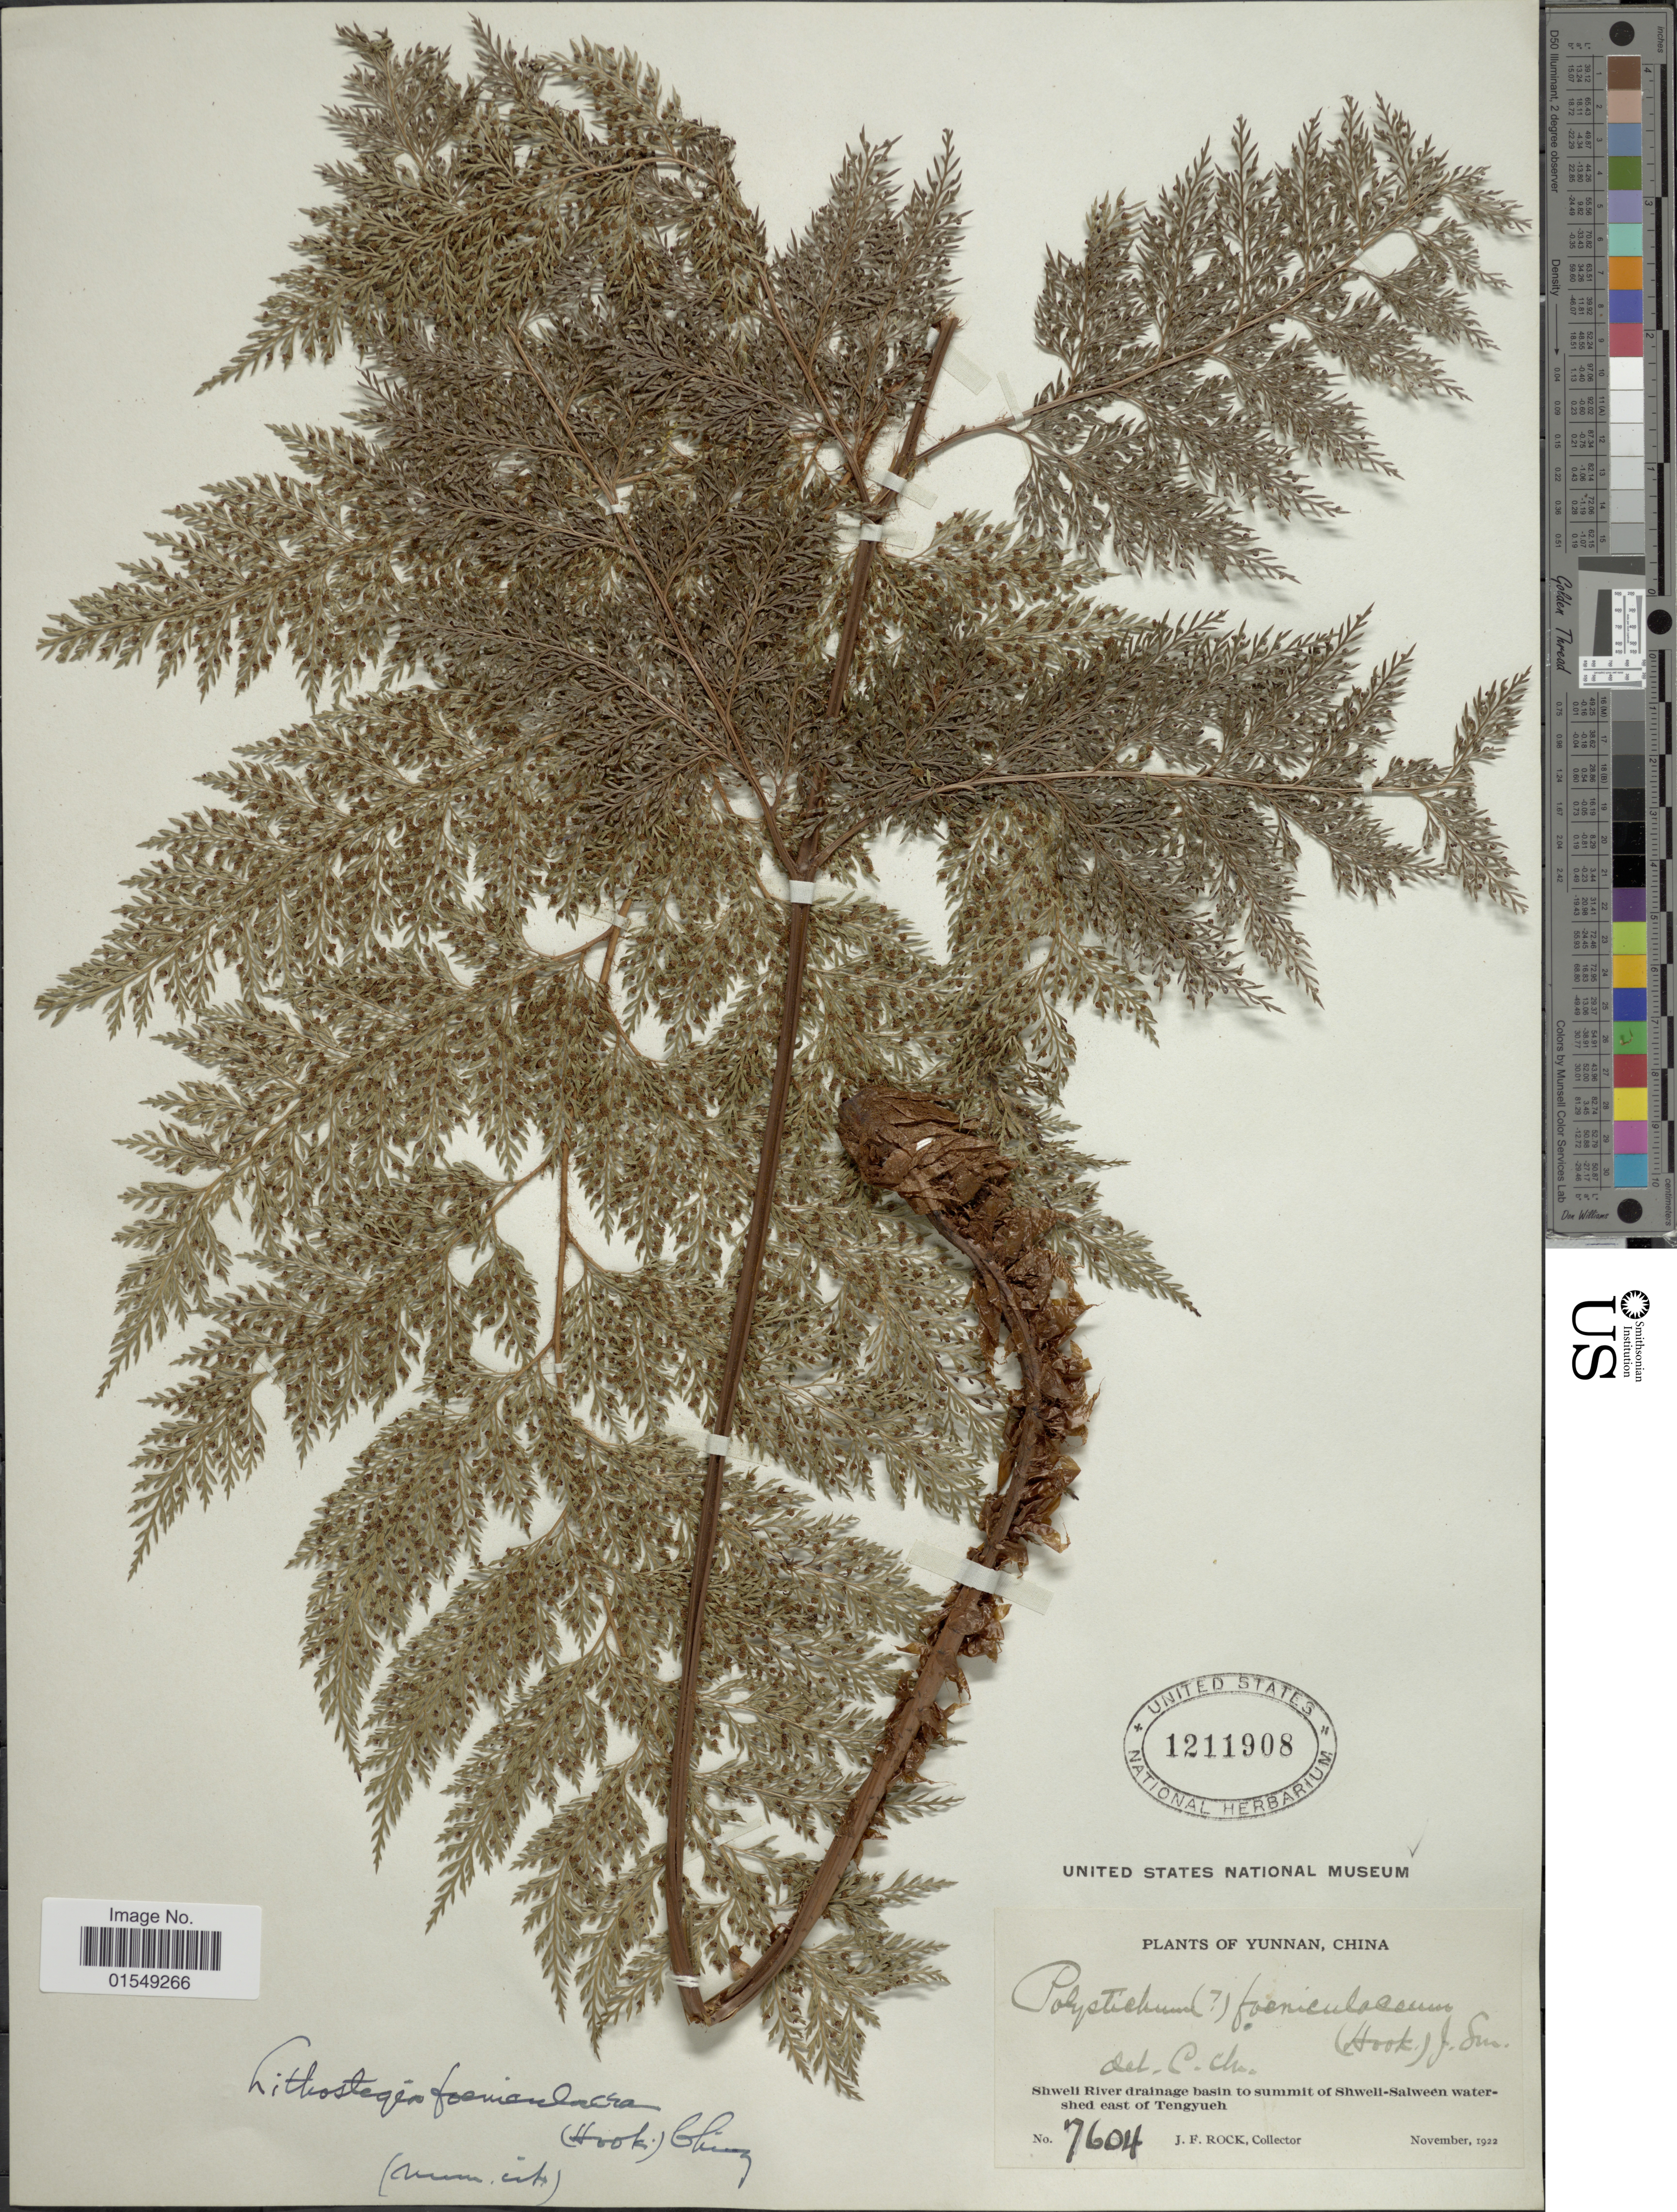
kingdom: Plantae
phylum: Tracheophyta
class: Polypodiopsida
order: Polypodiales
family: Dryopteridaceae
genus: Arachniodes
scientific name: Arachniodes superba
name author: Fraser-Jenk.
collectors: J. Rock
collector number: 7604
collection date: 1922-11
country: China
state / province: Yunnan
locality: Shweli River drainage basin to summit of Shweli-Salween watershed east of Tengyueh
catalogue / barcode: US 1211908